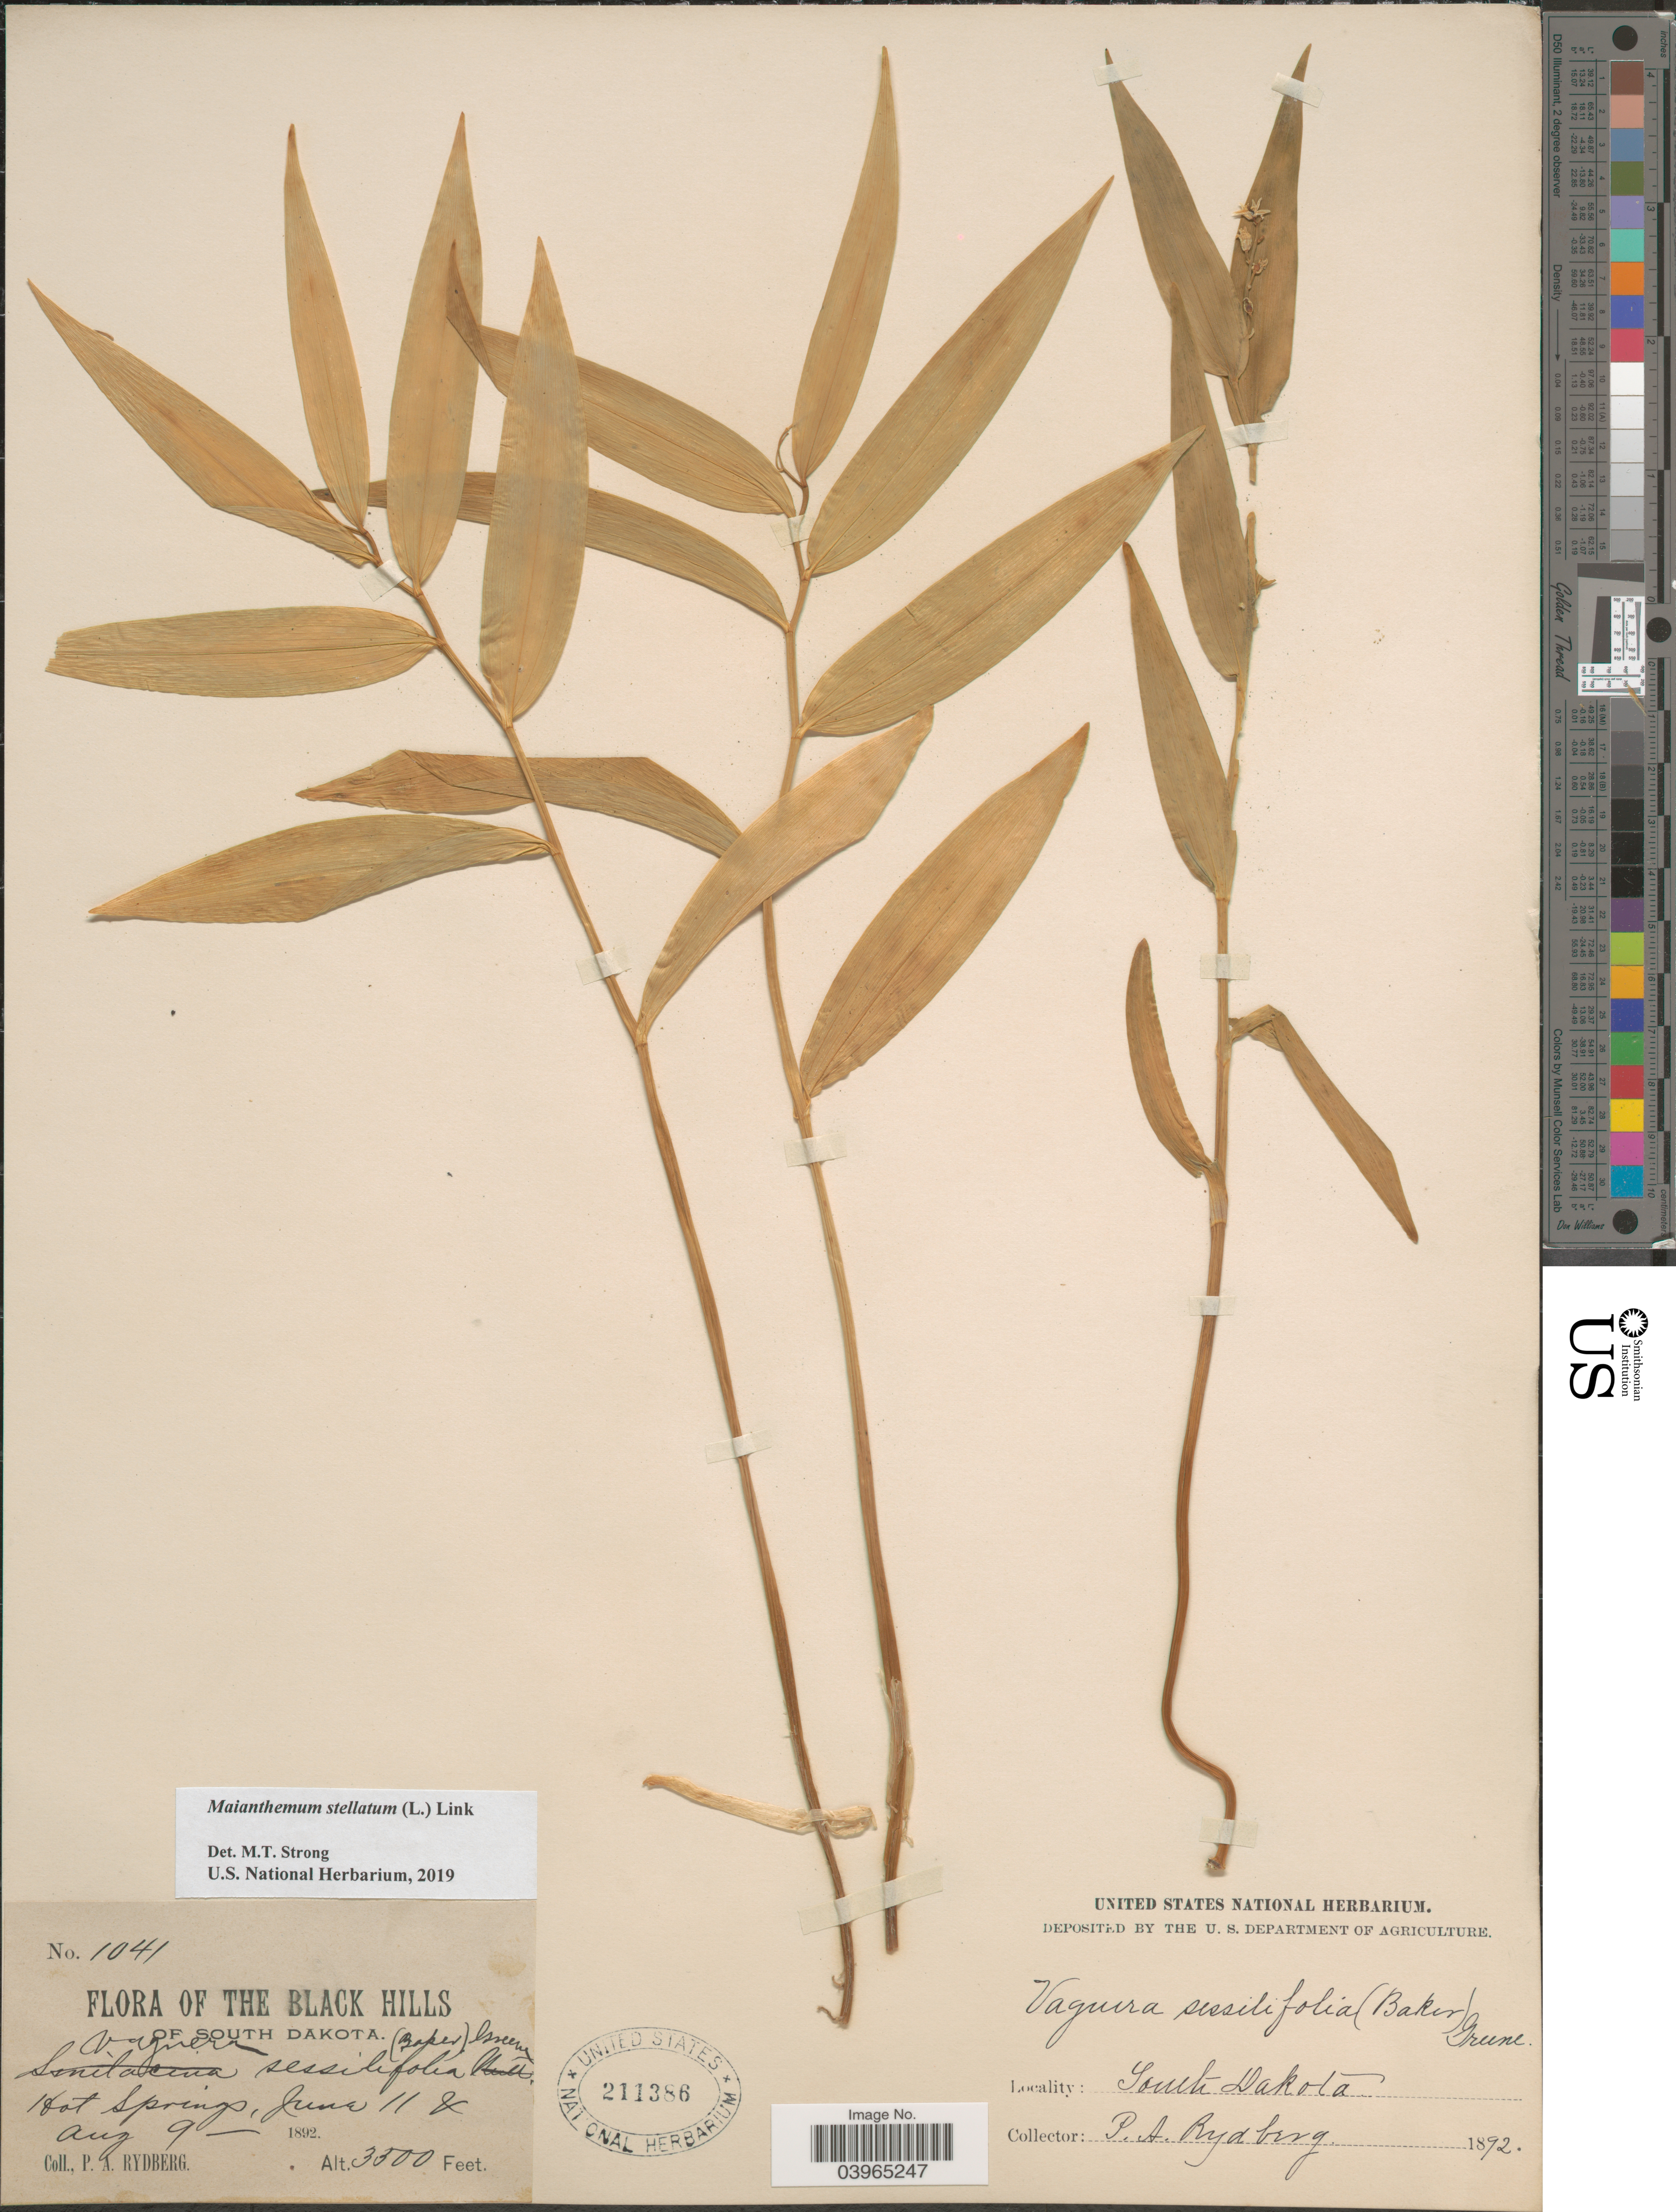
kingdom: Plantae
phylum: Tracheophyta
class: Liliopsida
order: Asparagales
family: Asparagaceae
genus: Maianthemum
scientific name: Maianthemum stellatum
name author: (L.) Link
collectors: P. A. Rydberg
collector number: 1041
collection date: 1892-06-11/1892-08-09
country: United States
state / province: South Dakota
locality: The Black Hills of South Dakota. Hot Springs.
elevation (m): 1006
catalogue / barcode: US 211386